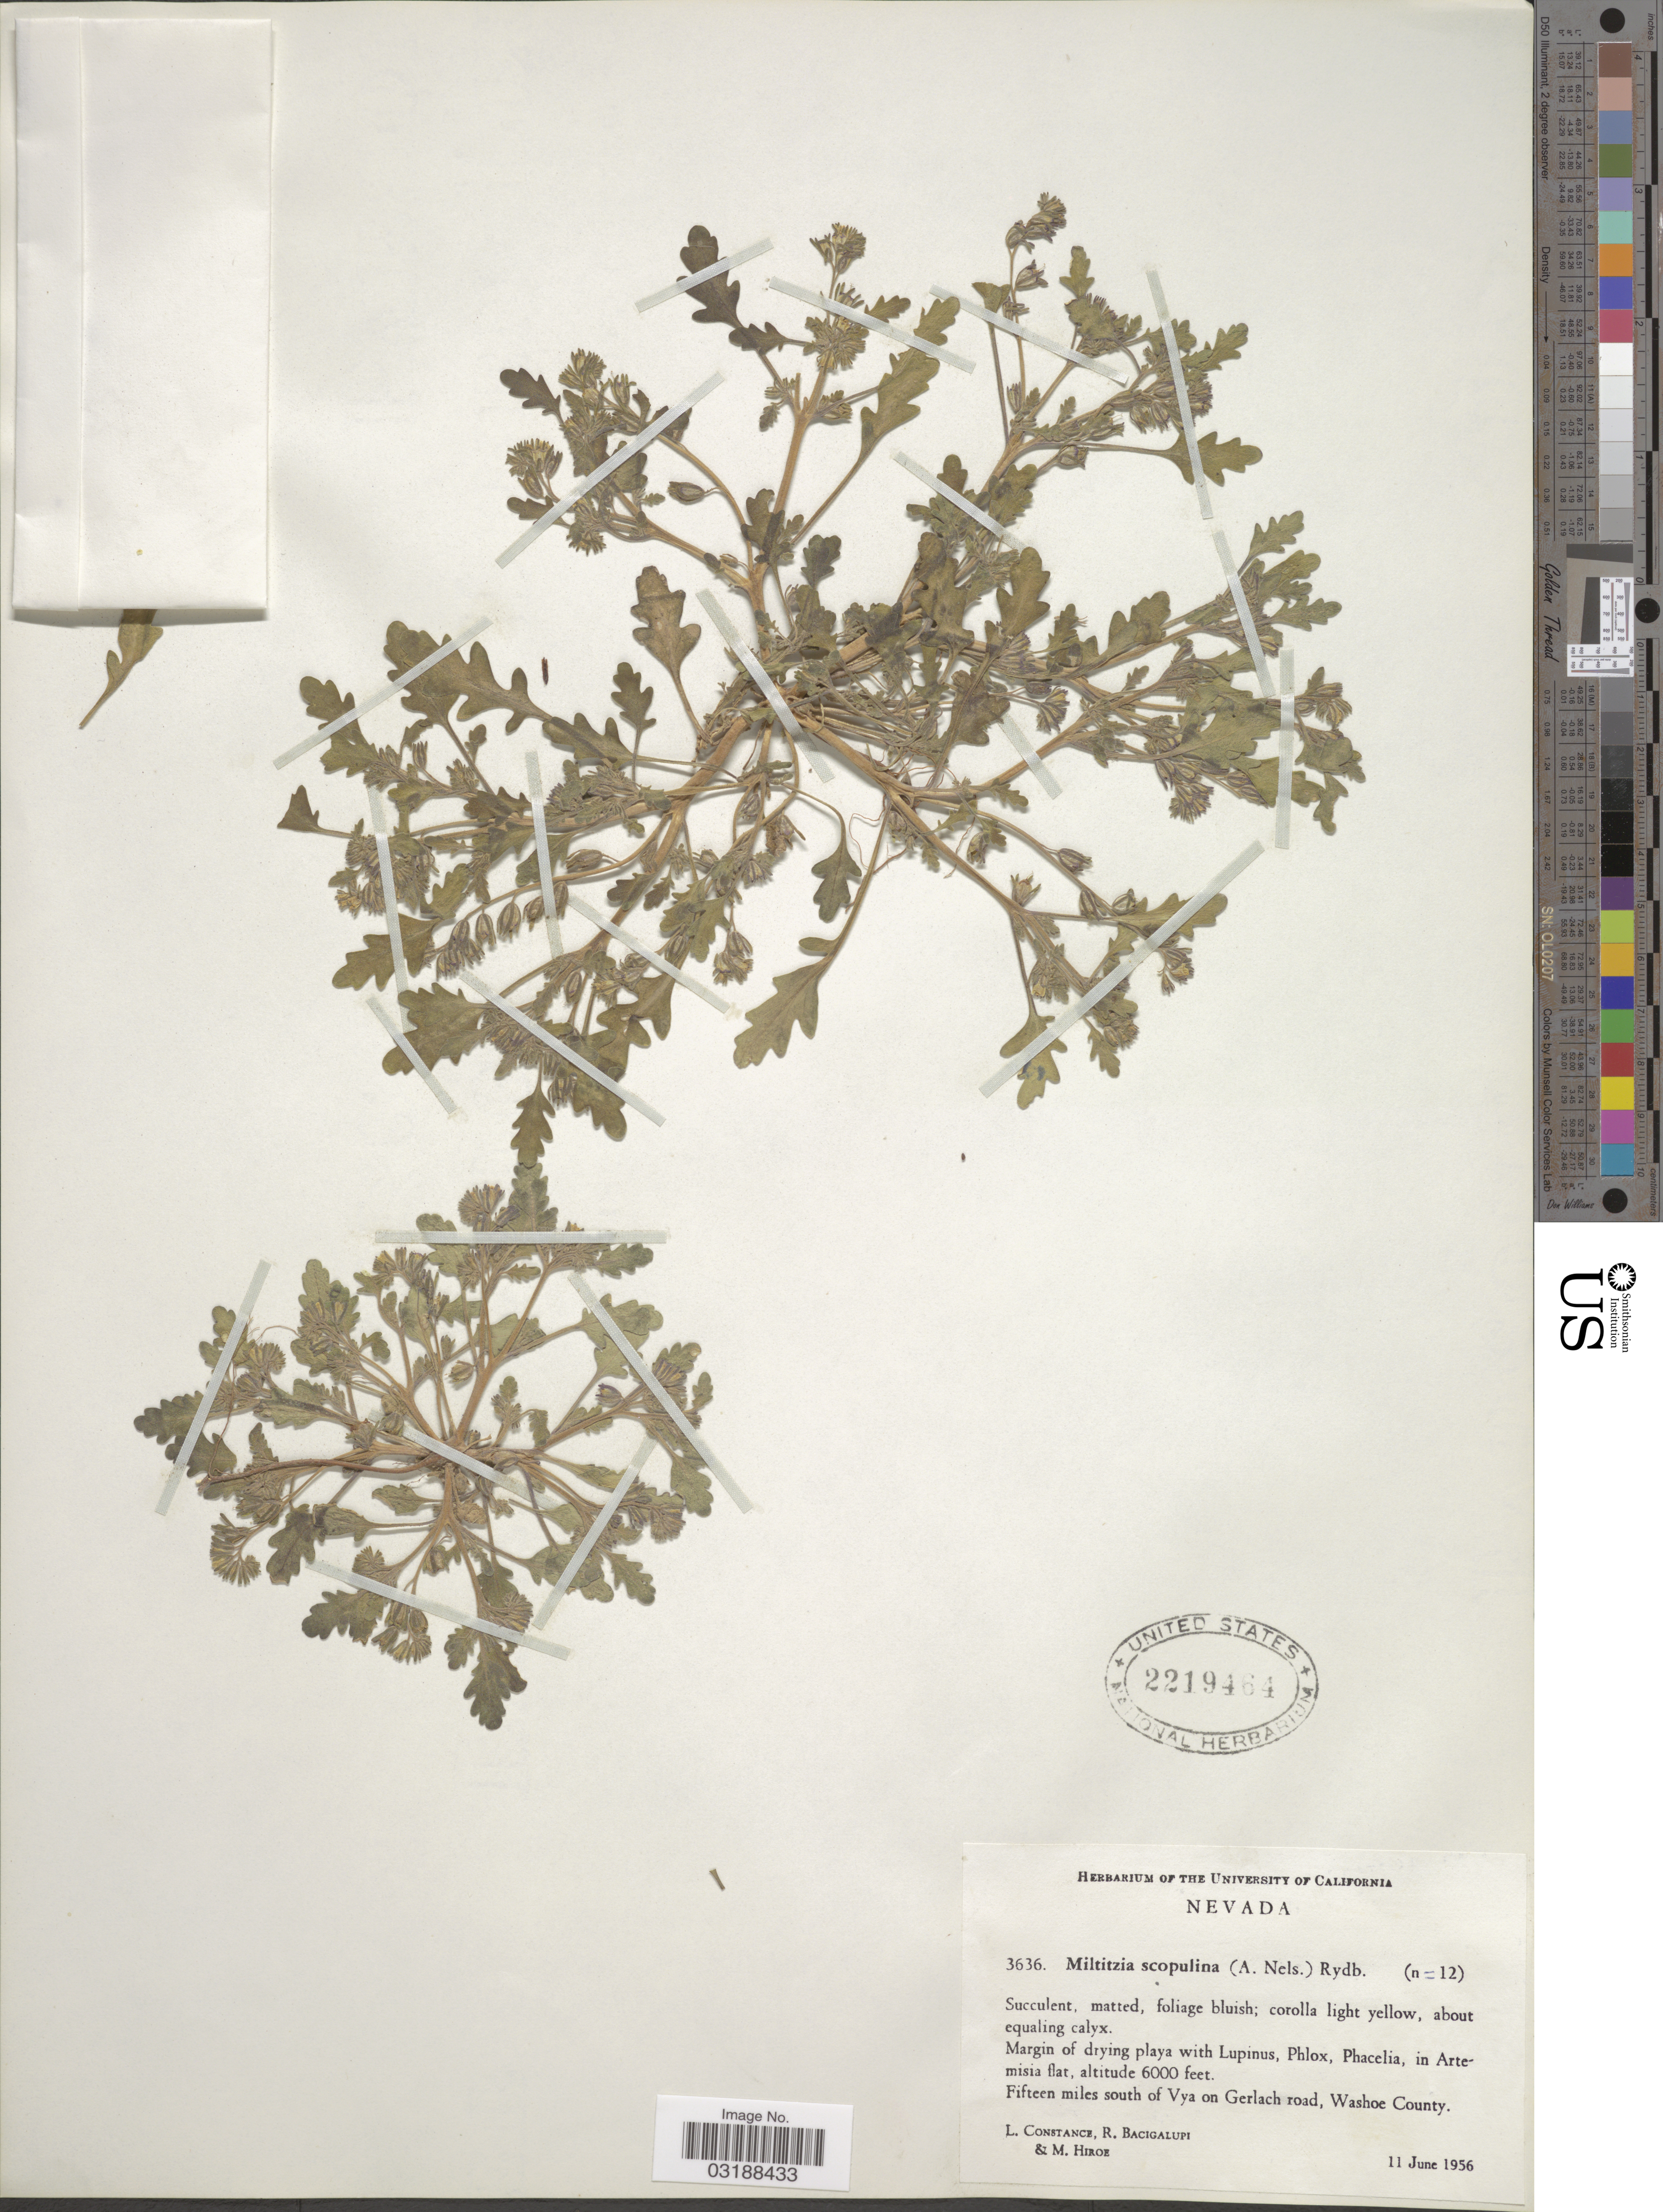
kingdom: Plantae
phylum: Tracheophyta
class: Magnoliopsida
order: Boraginales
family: Hydrophyllaceae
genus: Emmenanthe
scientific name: Emmenanthe scopulina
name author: A. Nelson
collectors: L. Constance, R. Bacigalupi & M. Hiroe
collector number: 3636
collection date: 1956-06-11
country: United States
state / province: Nevada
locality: Fifteen miles south of Vya on Gerlach road, Washoe County.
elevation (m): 1829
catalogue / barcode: US 2219464